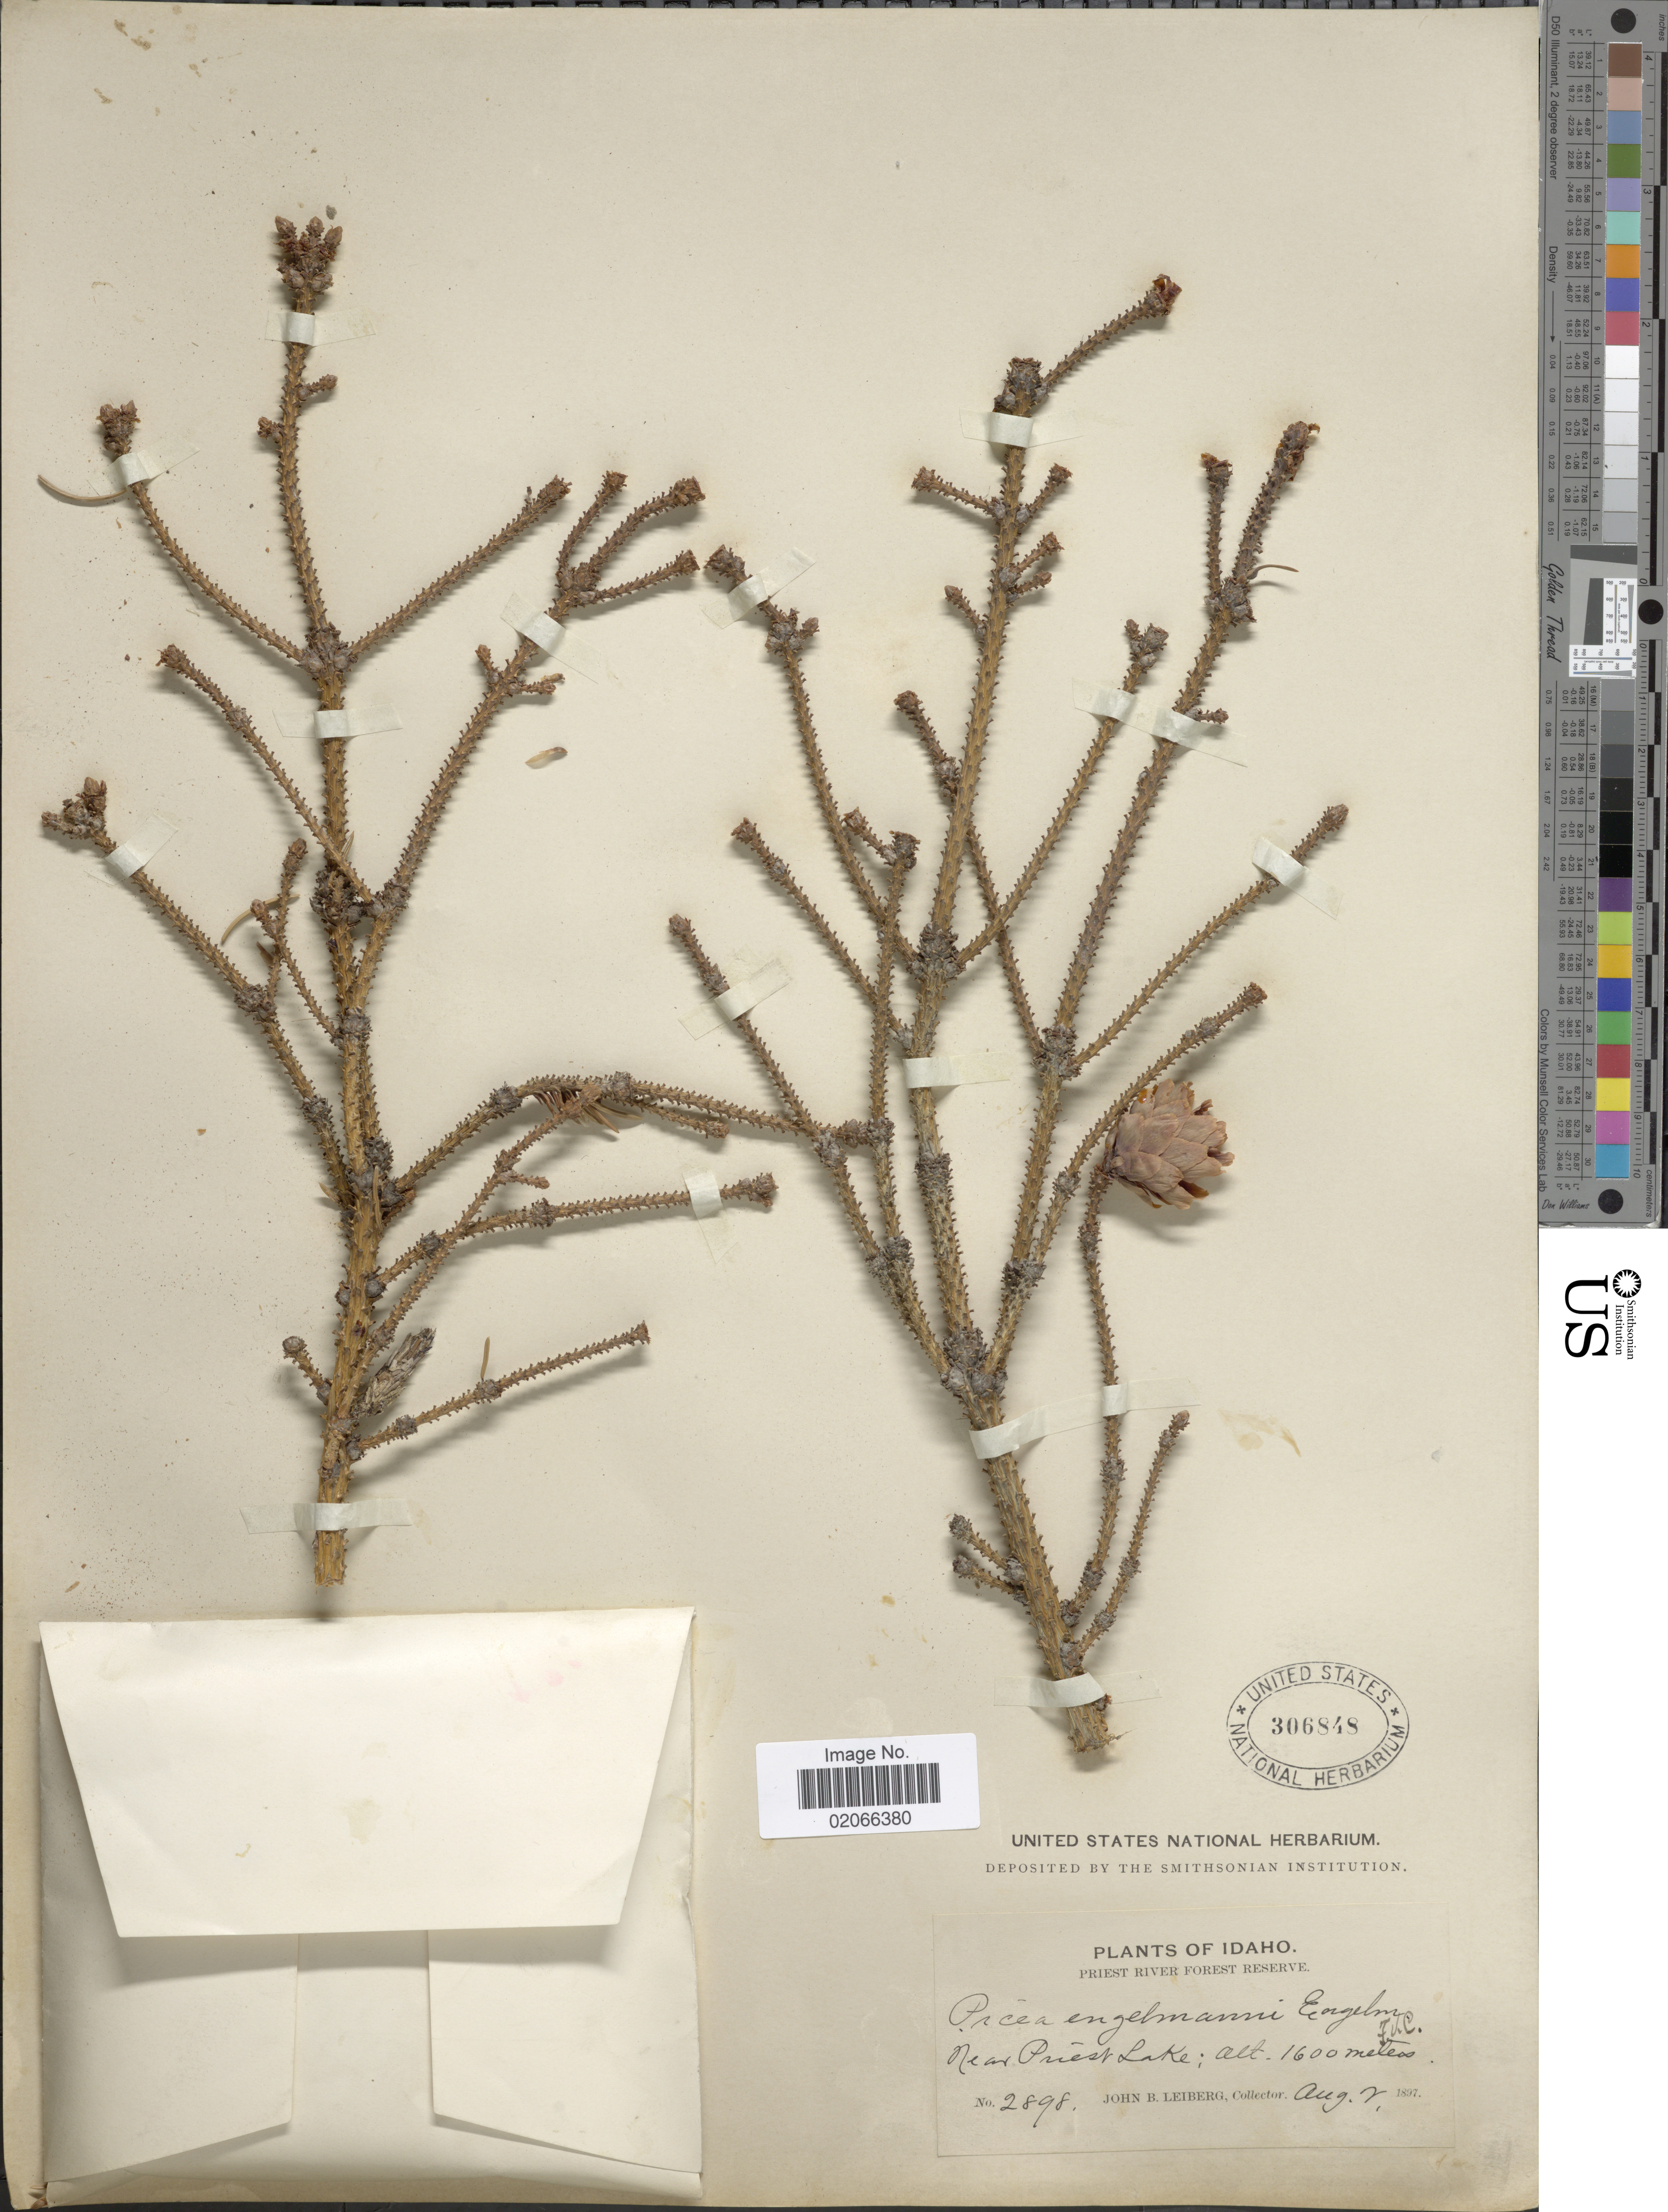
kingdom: Plantae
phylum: Tracheophyta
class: Pinopsida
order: Pinales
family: Pinaceae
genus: Picea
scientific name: Picea engelmannii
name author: Parry ex Engelm.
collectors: J. B. Leiberg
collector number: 2898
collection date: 1897-08-02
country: United States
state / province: Idaho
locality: Near Priest Lake, Priest River Forest Reserve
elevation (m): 1600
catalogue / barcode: US 306848